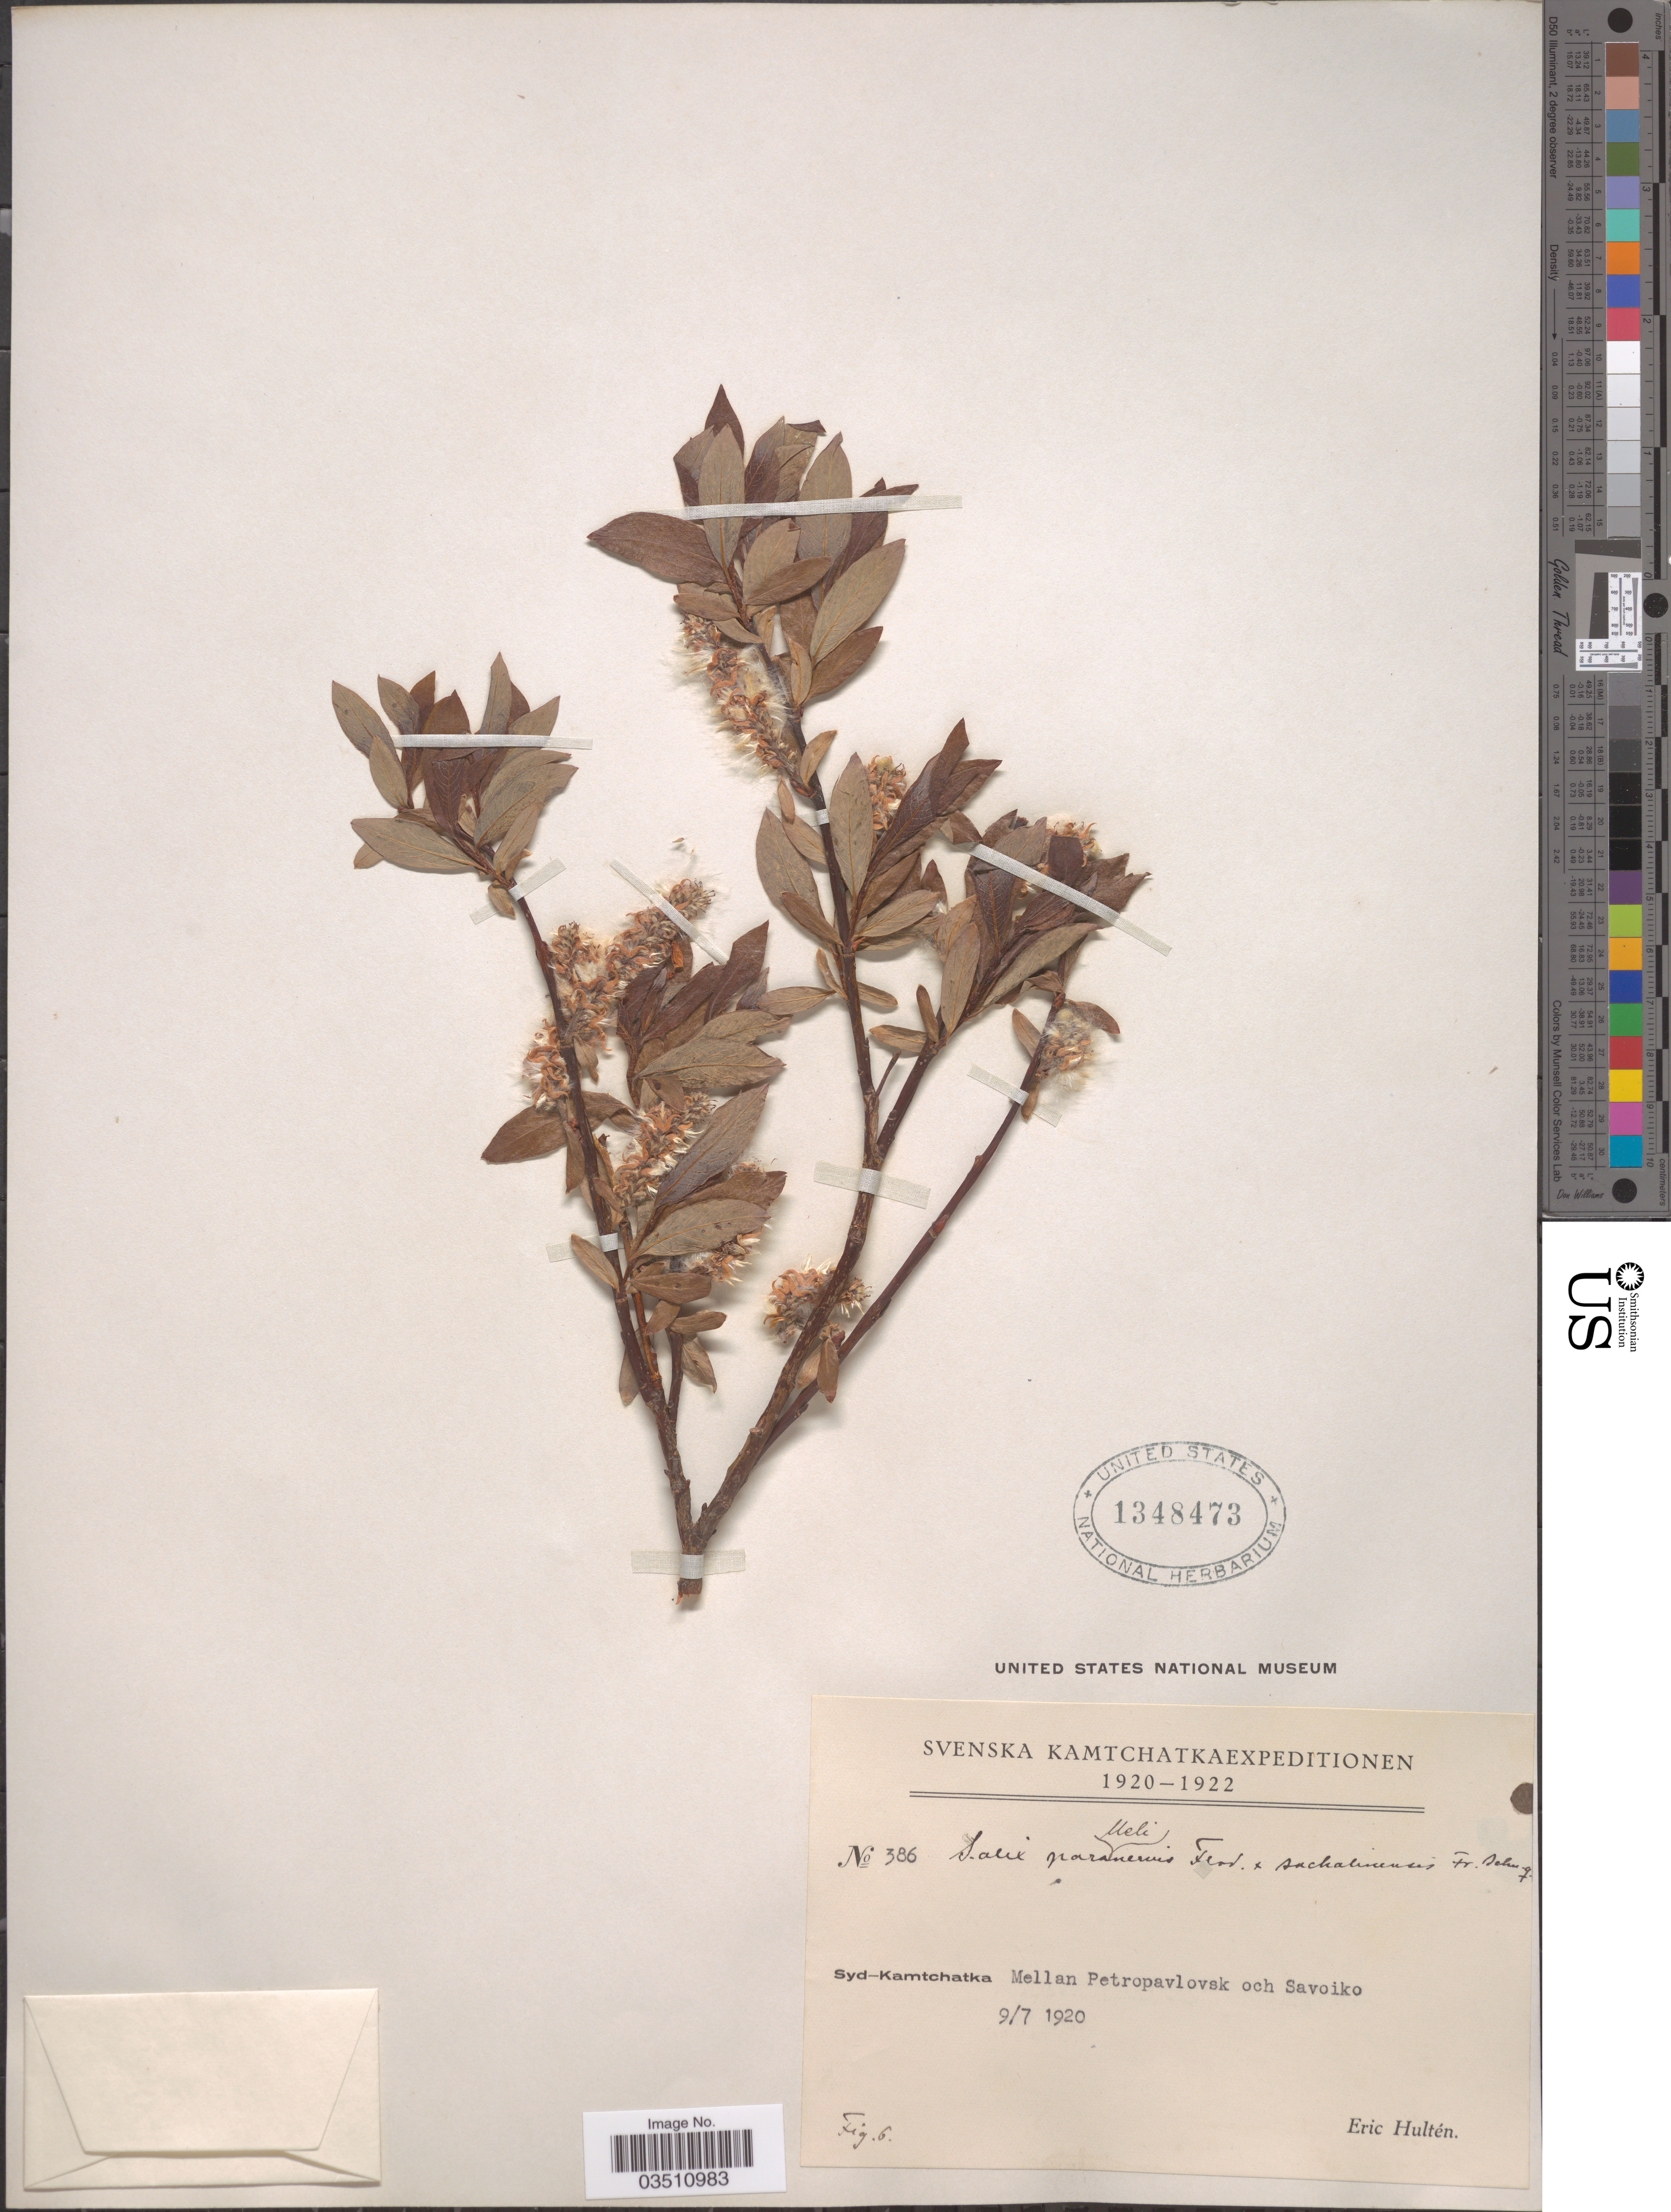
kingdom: Plantae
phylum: Tracheophyta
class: Magnoliopsida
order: Malpighiales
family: Salicaceae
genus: Salix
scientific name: Salix parallelinervis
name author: Flod.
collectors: E. G. Hultén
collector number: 386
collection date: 1920-07-09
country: Russian Federation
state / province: Kamchatka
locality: Syd-Kamtchatka Mellan Petropavlovsk och Savoiko.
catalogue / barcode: US 1348473